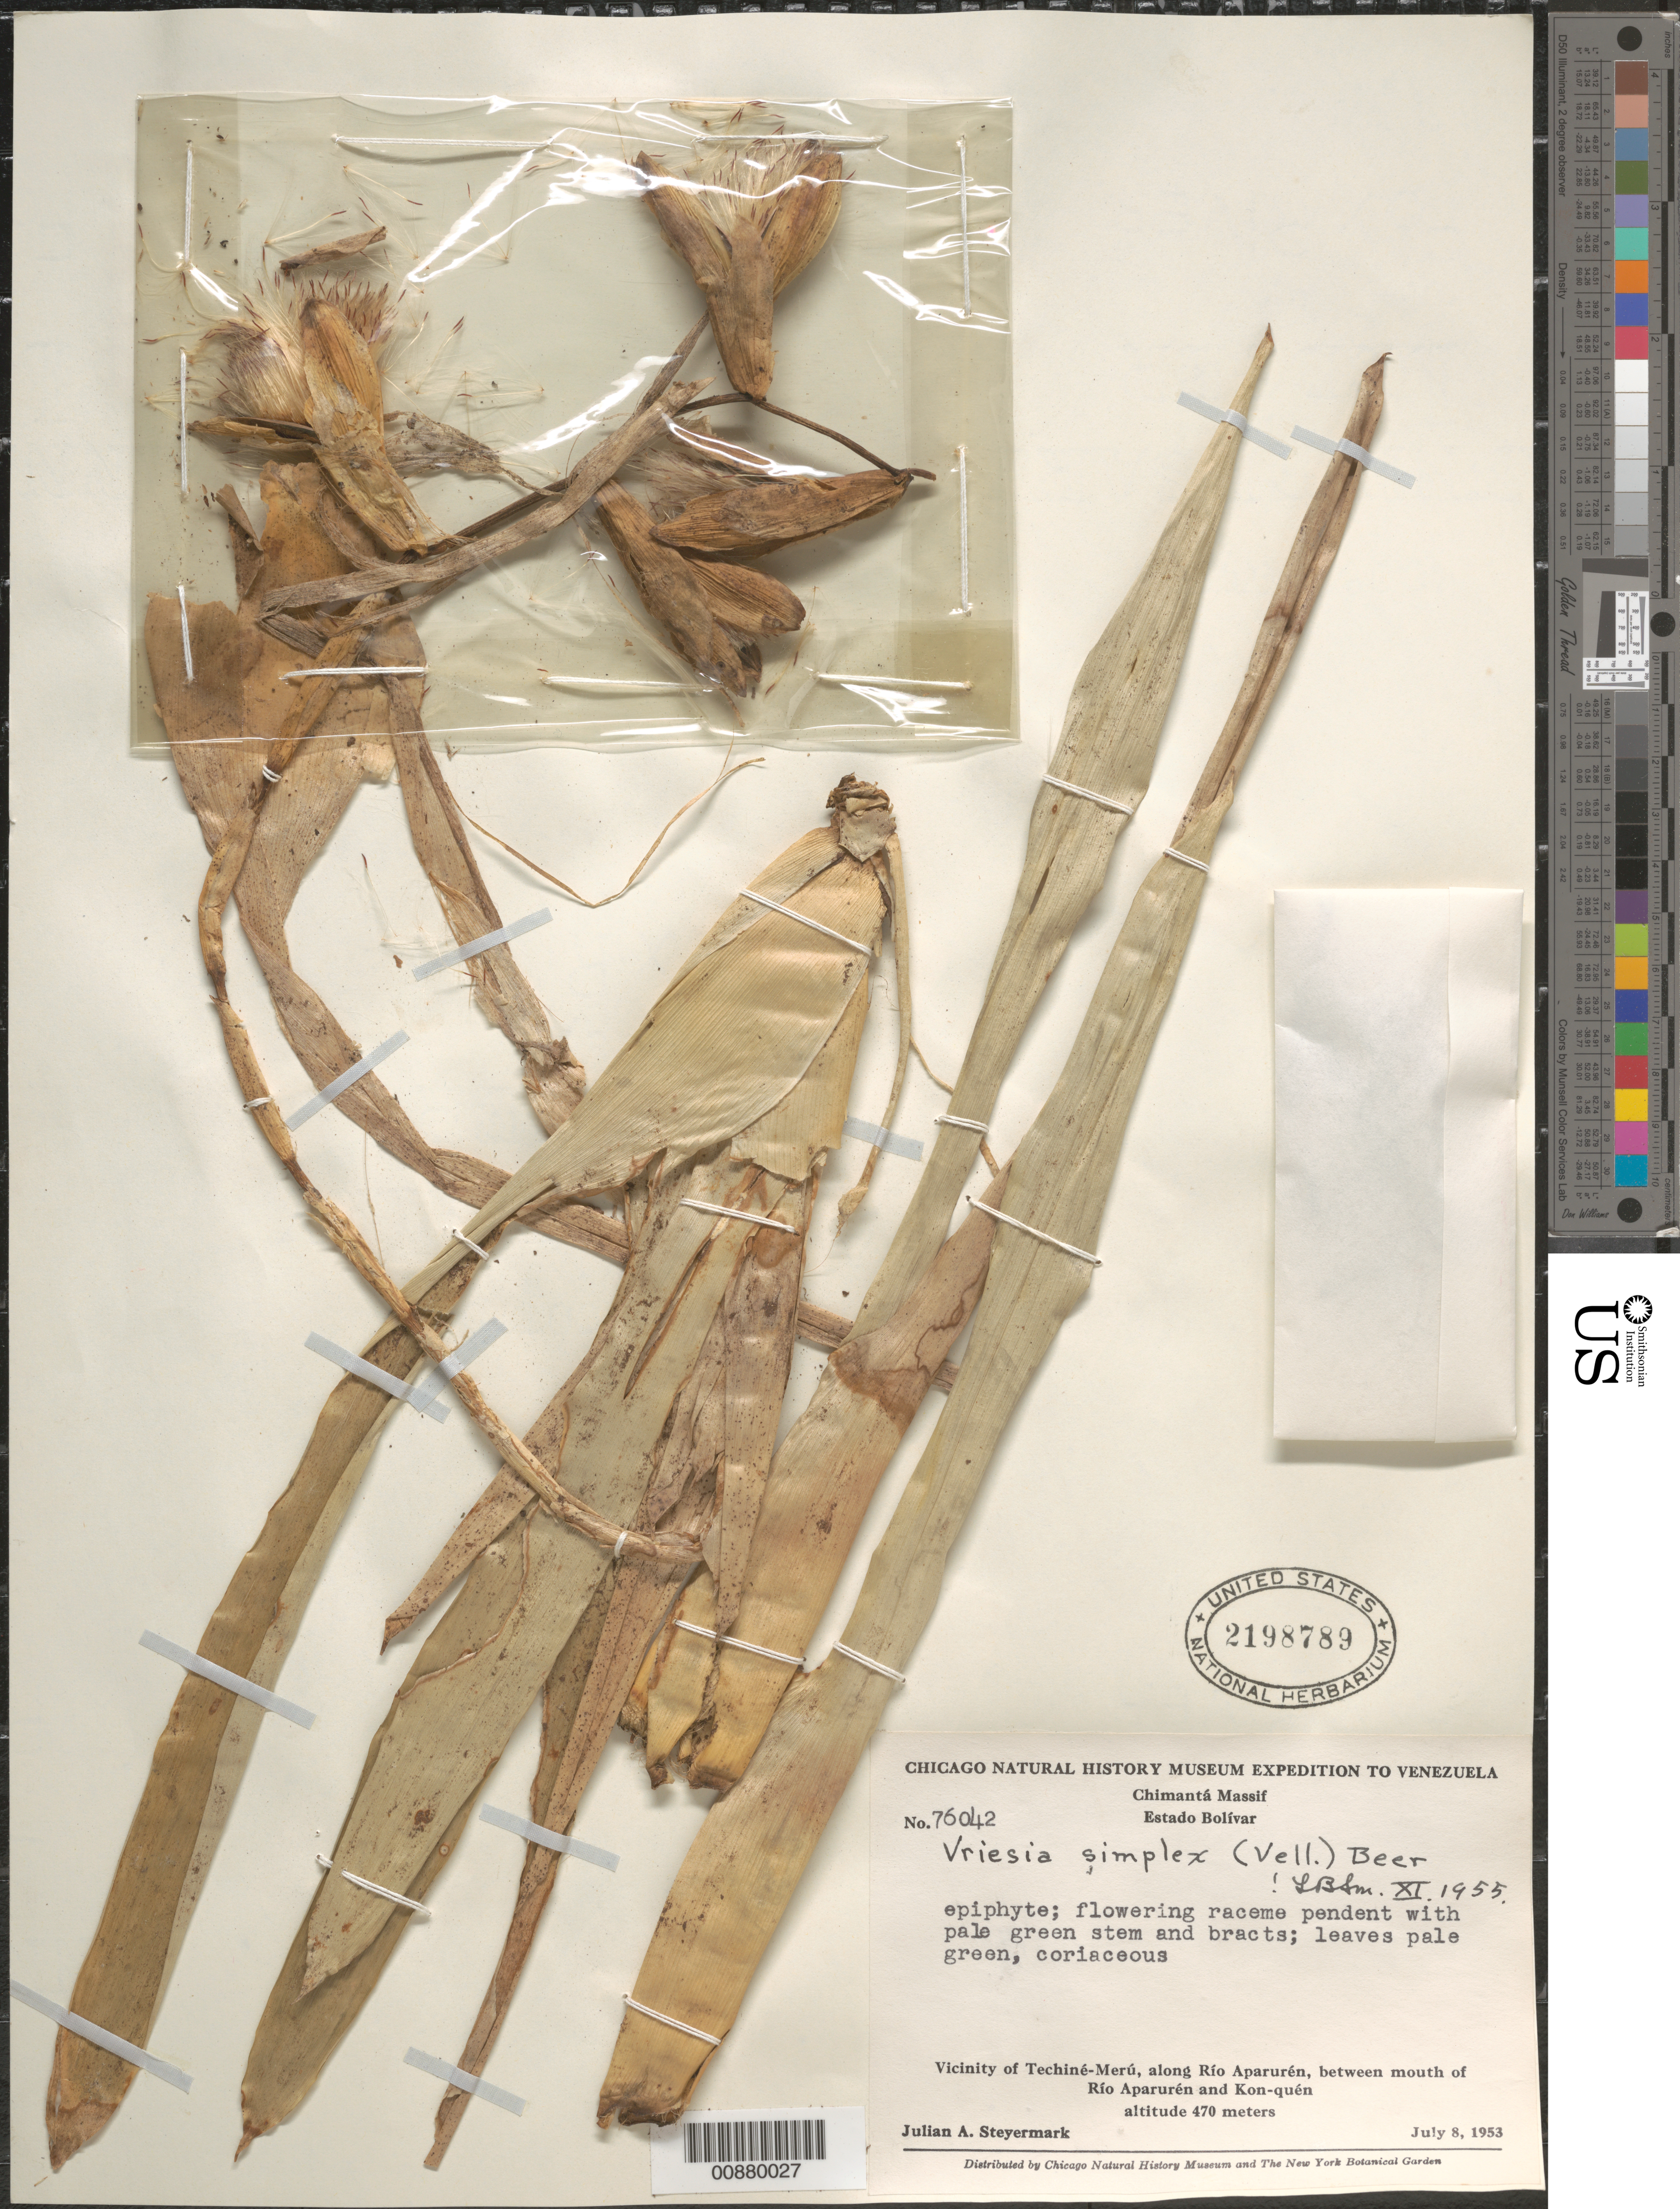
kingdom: Plantae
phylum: Tracheophyta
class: Liliopsida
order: Poales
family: Bromeliaceae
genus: Vriesea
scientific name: Vriesea simplex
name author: (Vell.) Beer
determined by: Smith, Lyman B., (US), NMNH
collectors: J. Steyermark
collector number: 76042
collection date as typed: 8-Jul-53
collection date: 1953-07-08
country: Venezuela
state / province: Bolívar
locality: Chimantá Massif, vicinity of Techiné-Merú, along Río Aparurén, between mouth of Río Aparurén and Kon-quén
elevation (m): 470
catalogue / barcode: US 2198789